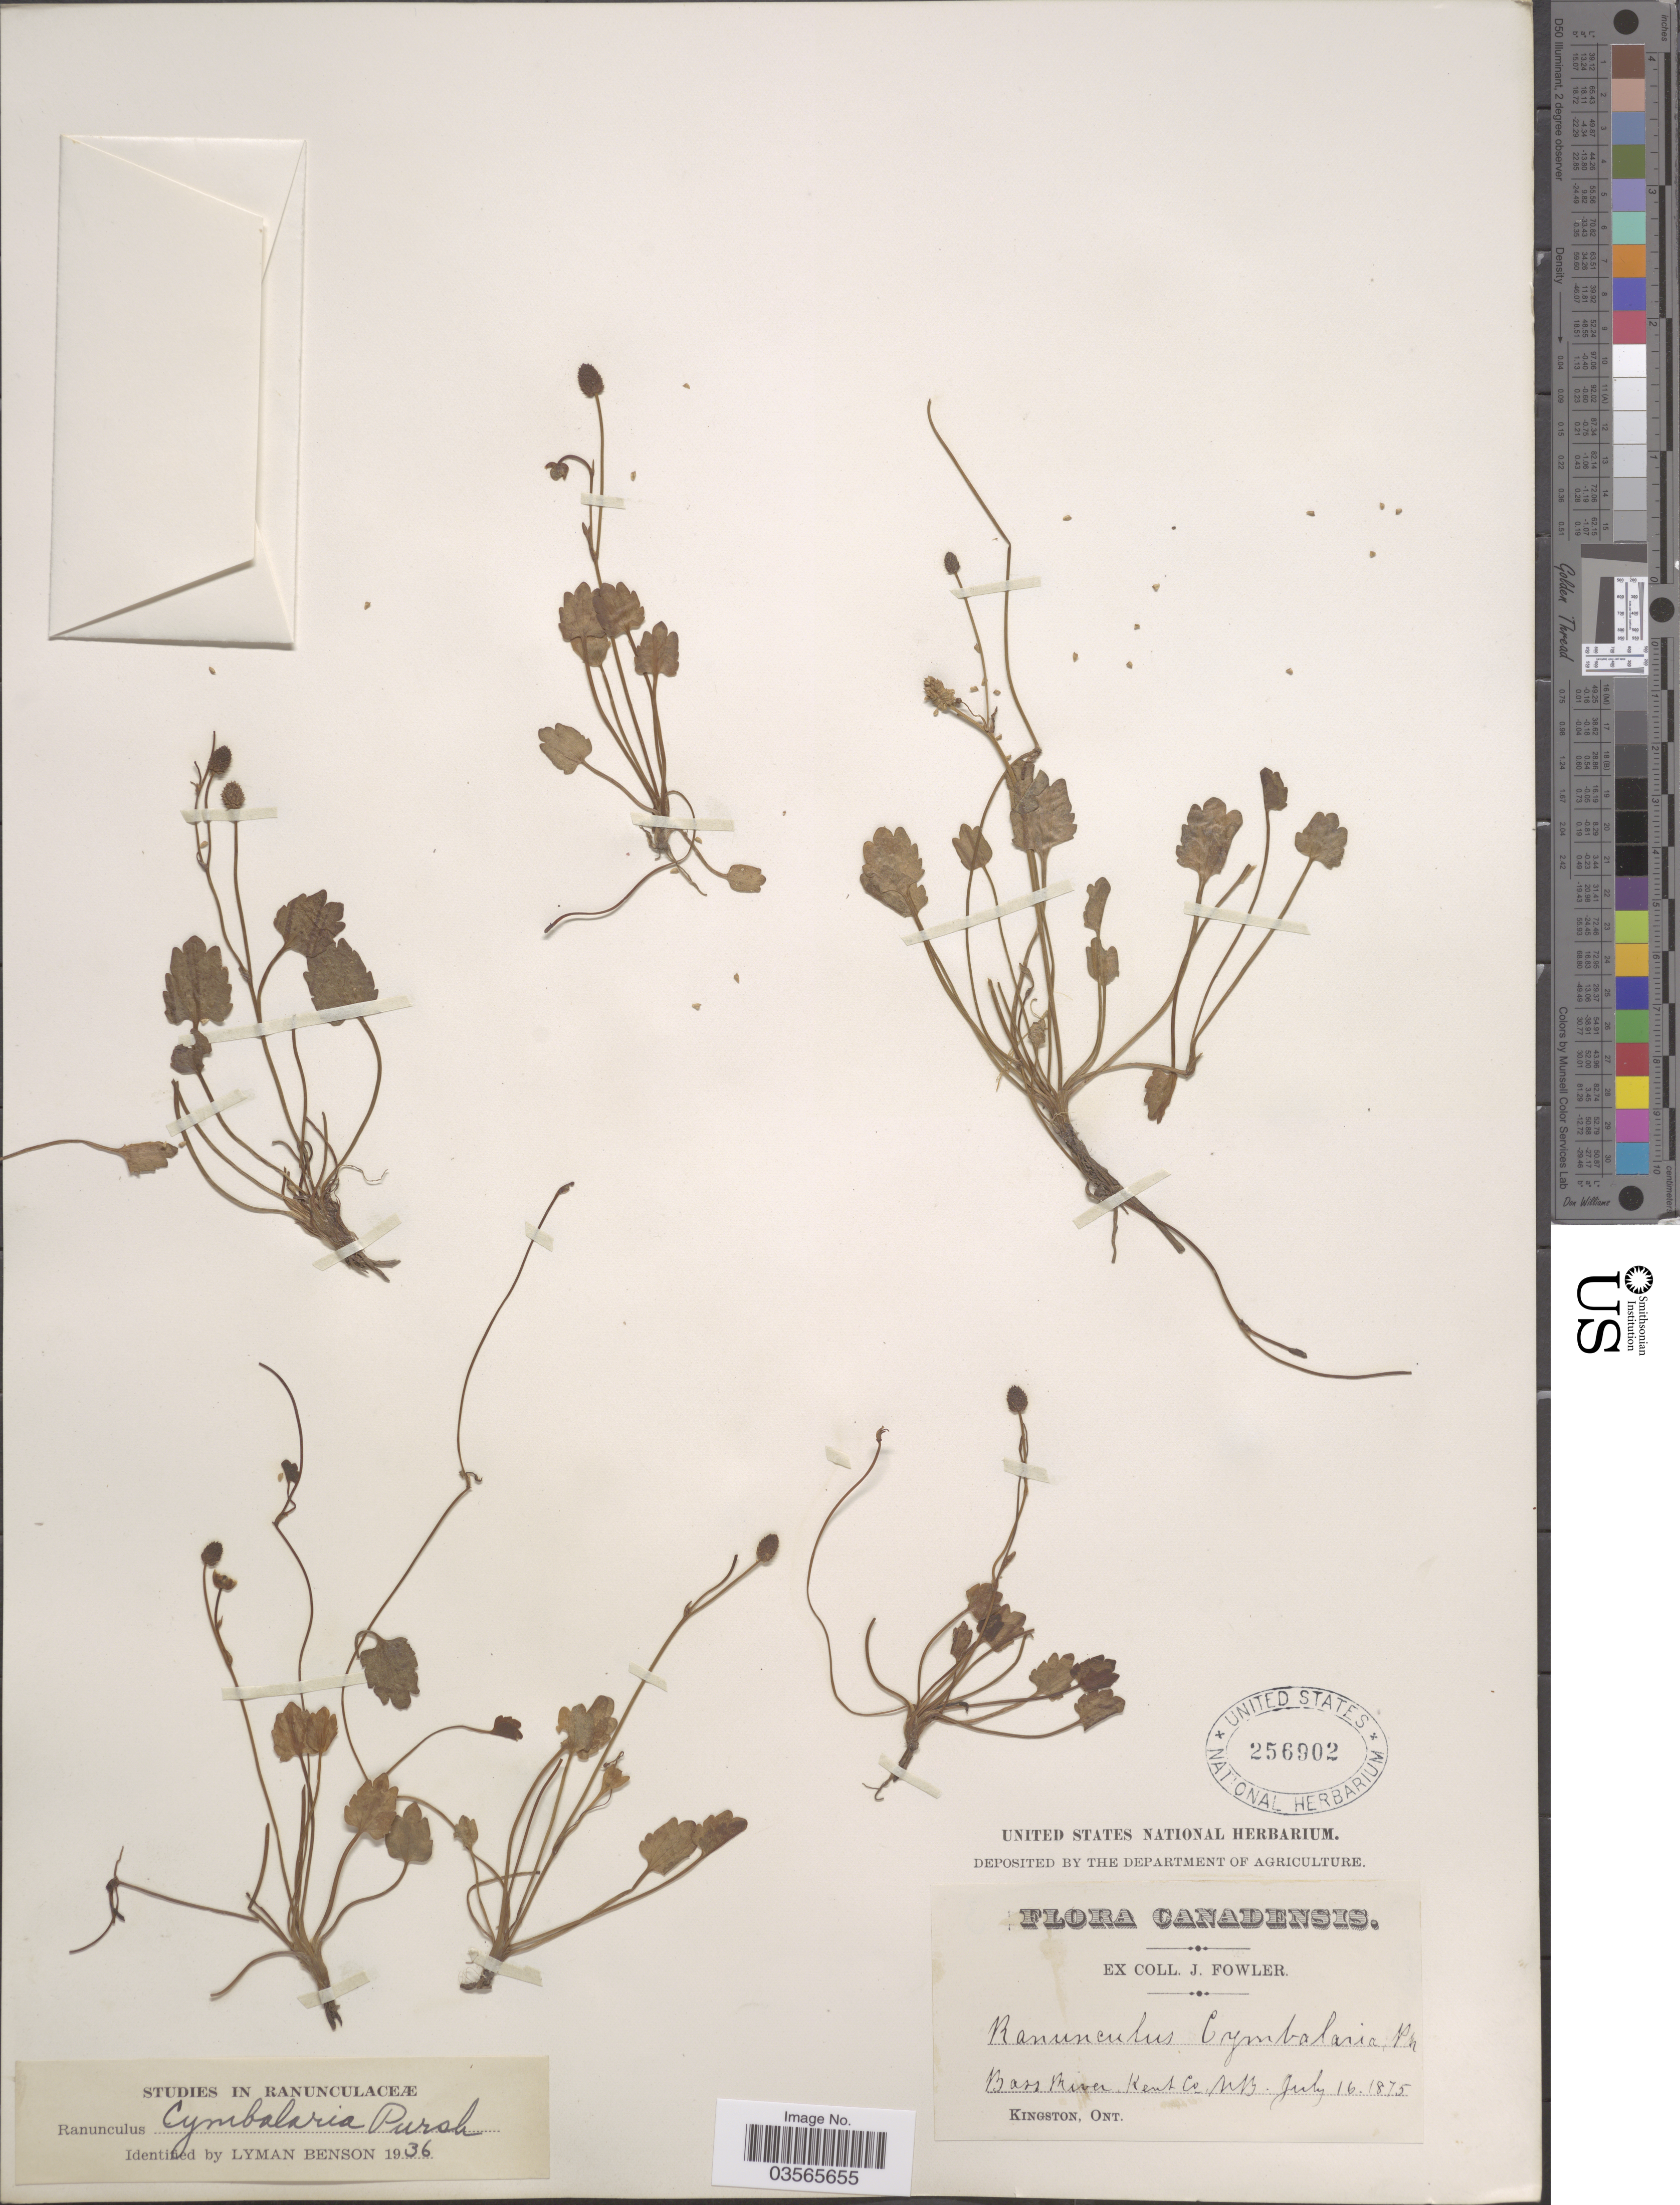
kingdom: Plantae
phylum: Tracheophyta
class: Magnoliopsida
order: Ranunculales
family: Ranunculaceae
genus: Halerpestes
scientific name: Halerpestes cymbalaria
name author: (Pursh) Greene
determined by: Strong, M. T., (US), Smithsonian Institution - National Museum of Natural History (UNITED STATES)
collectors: J. Fowler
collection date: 1875-07-16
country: Canada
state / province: New Brunswick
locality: Canadensis. Bass River, Kent Co.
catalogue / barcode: US 256902